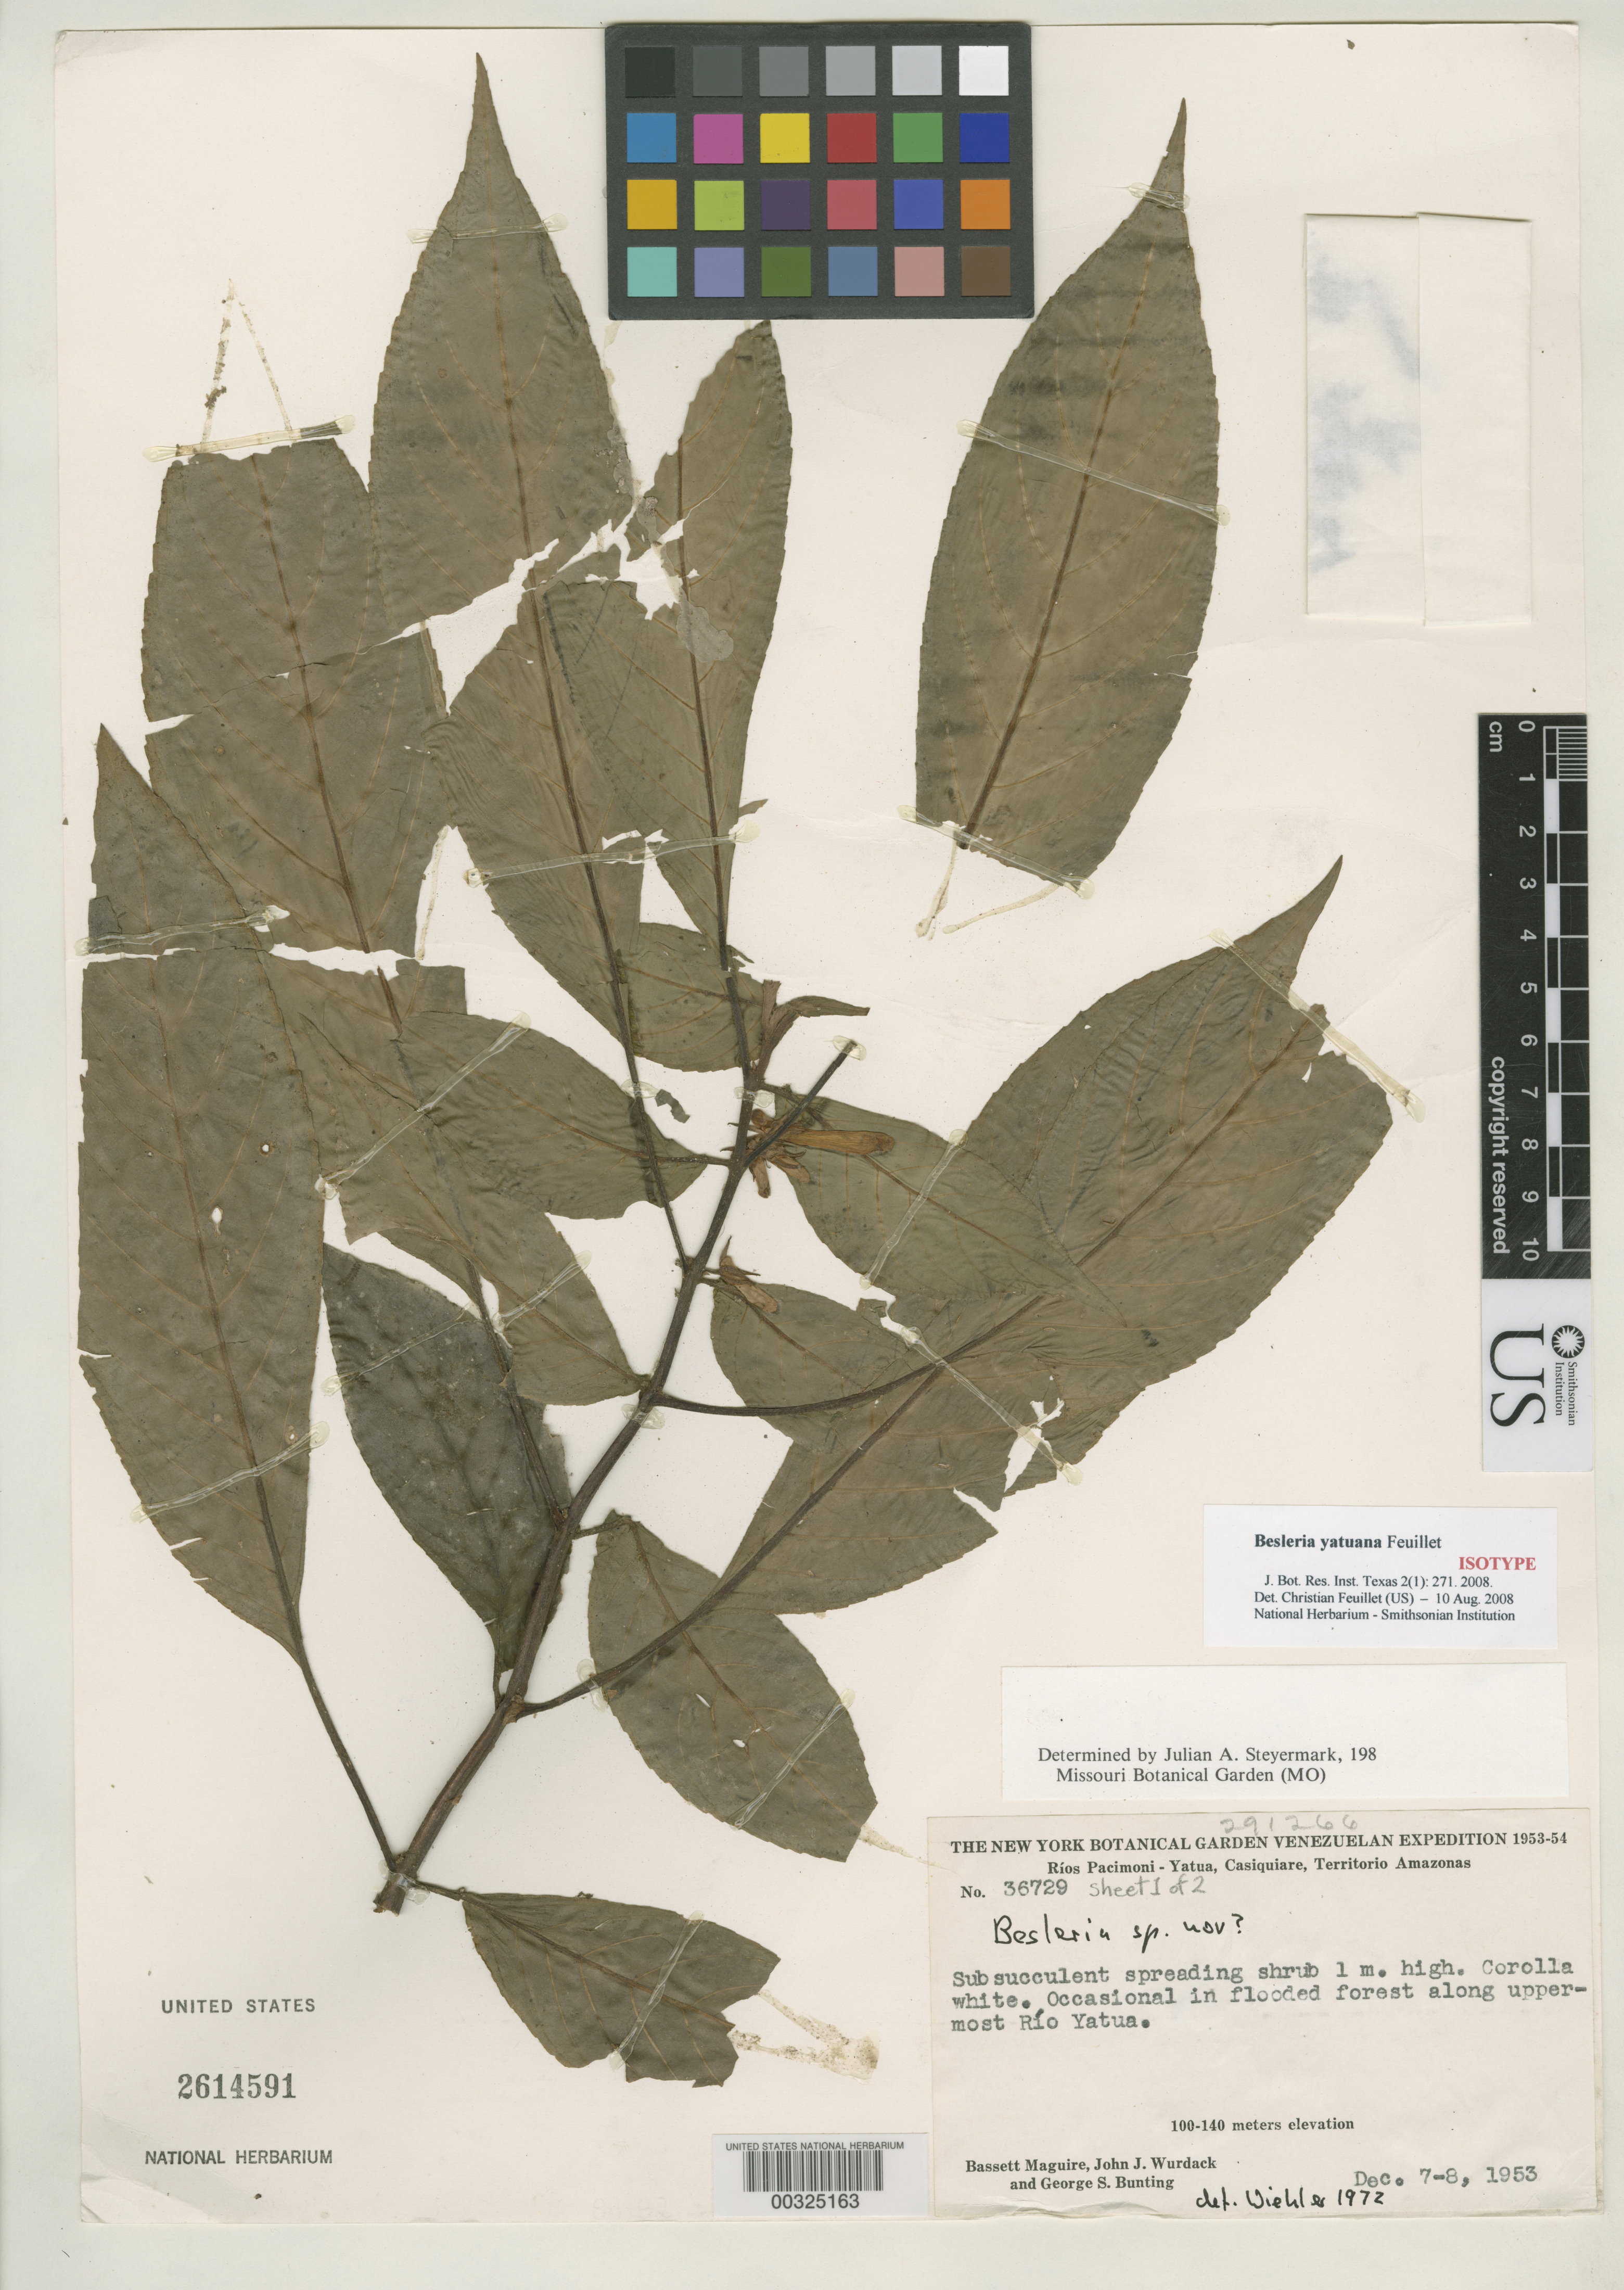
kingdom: Plantae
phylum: Tracheophyta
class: Magnoliopsida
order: Lamiales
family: Gesneriaceae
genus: Besleria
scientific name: Besleria yatuana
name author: Feuillet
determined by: Feuillet, C.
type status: Isotype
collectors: B. Maguire, J. J. Wurdack & G. S. Bunting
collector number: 36729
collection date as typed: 07 Dec 1953 to 08 Dec 1953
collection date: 1953-12-07/1953-12-08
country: Venezuela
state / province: Amazonas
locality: Ríos Pacimoni-Yatua, Casiquiare, Territorio Amazonas. Occasional in flooded forest along uppermost Río Yatua.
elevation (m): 100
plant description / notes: Annotated as "sheet 1 of 2" but "sheet 2 of 2" not found.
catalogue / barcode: US 2614591